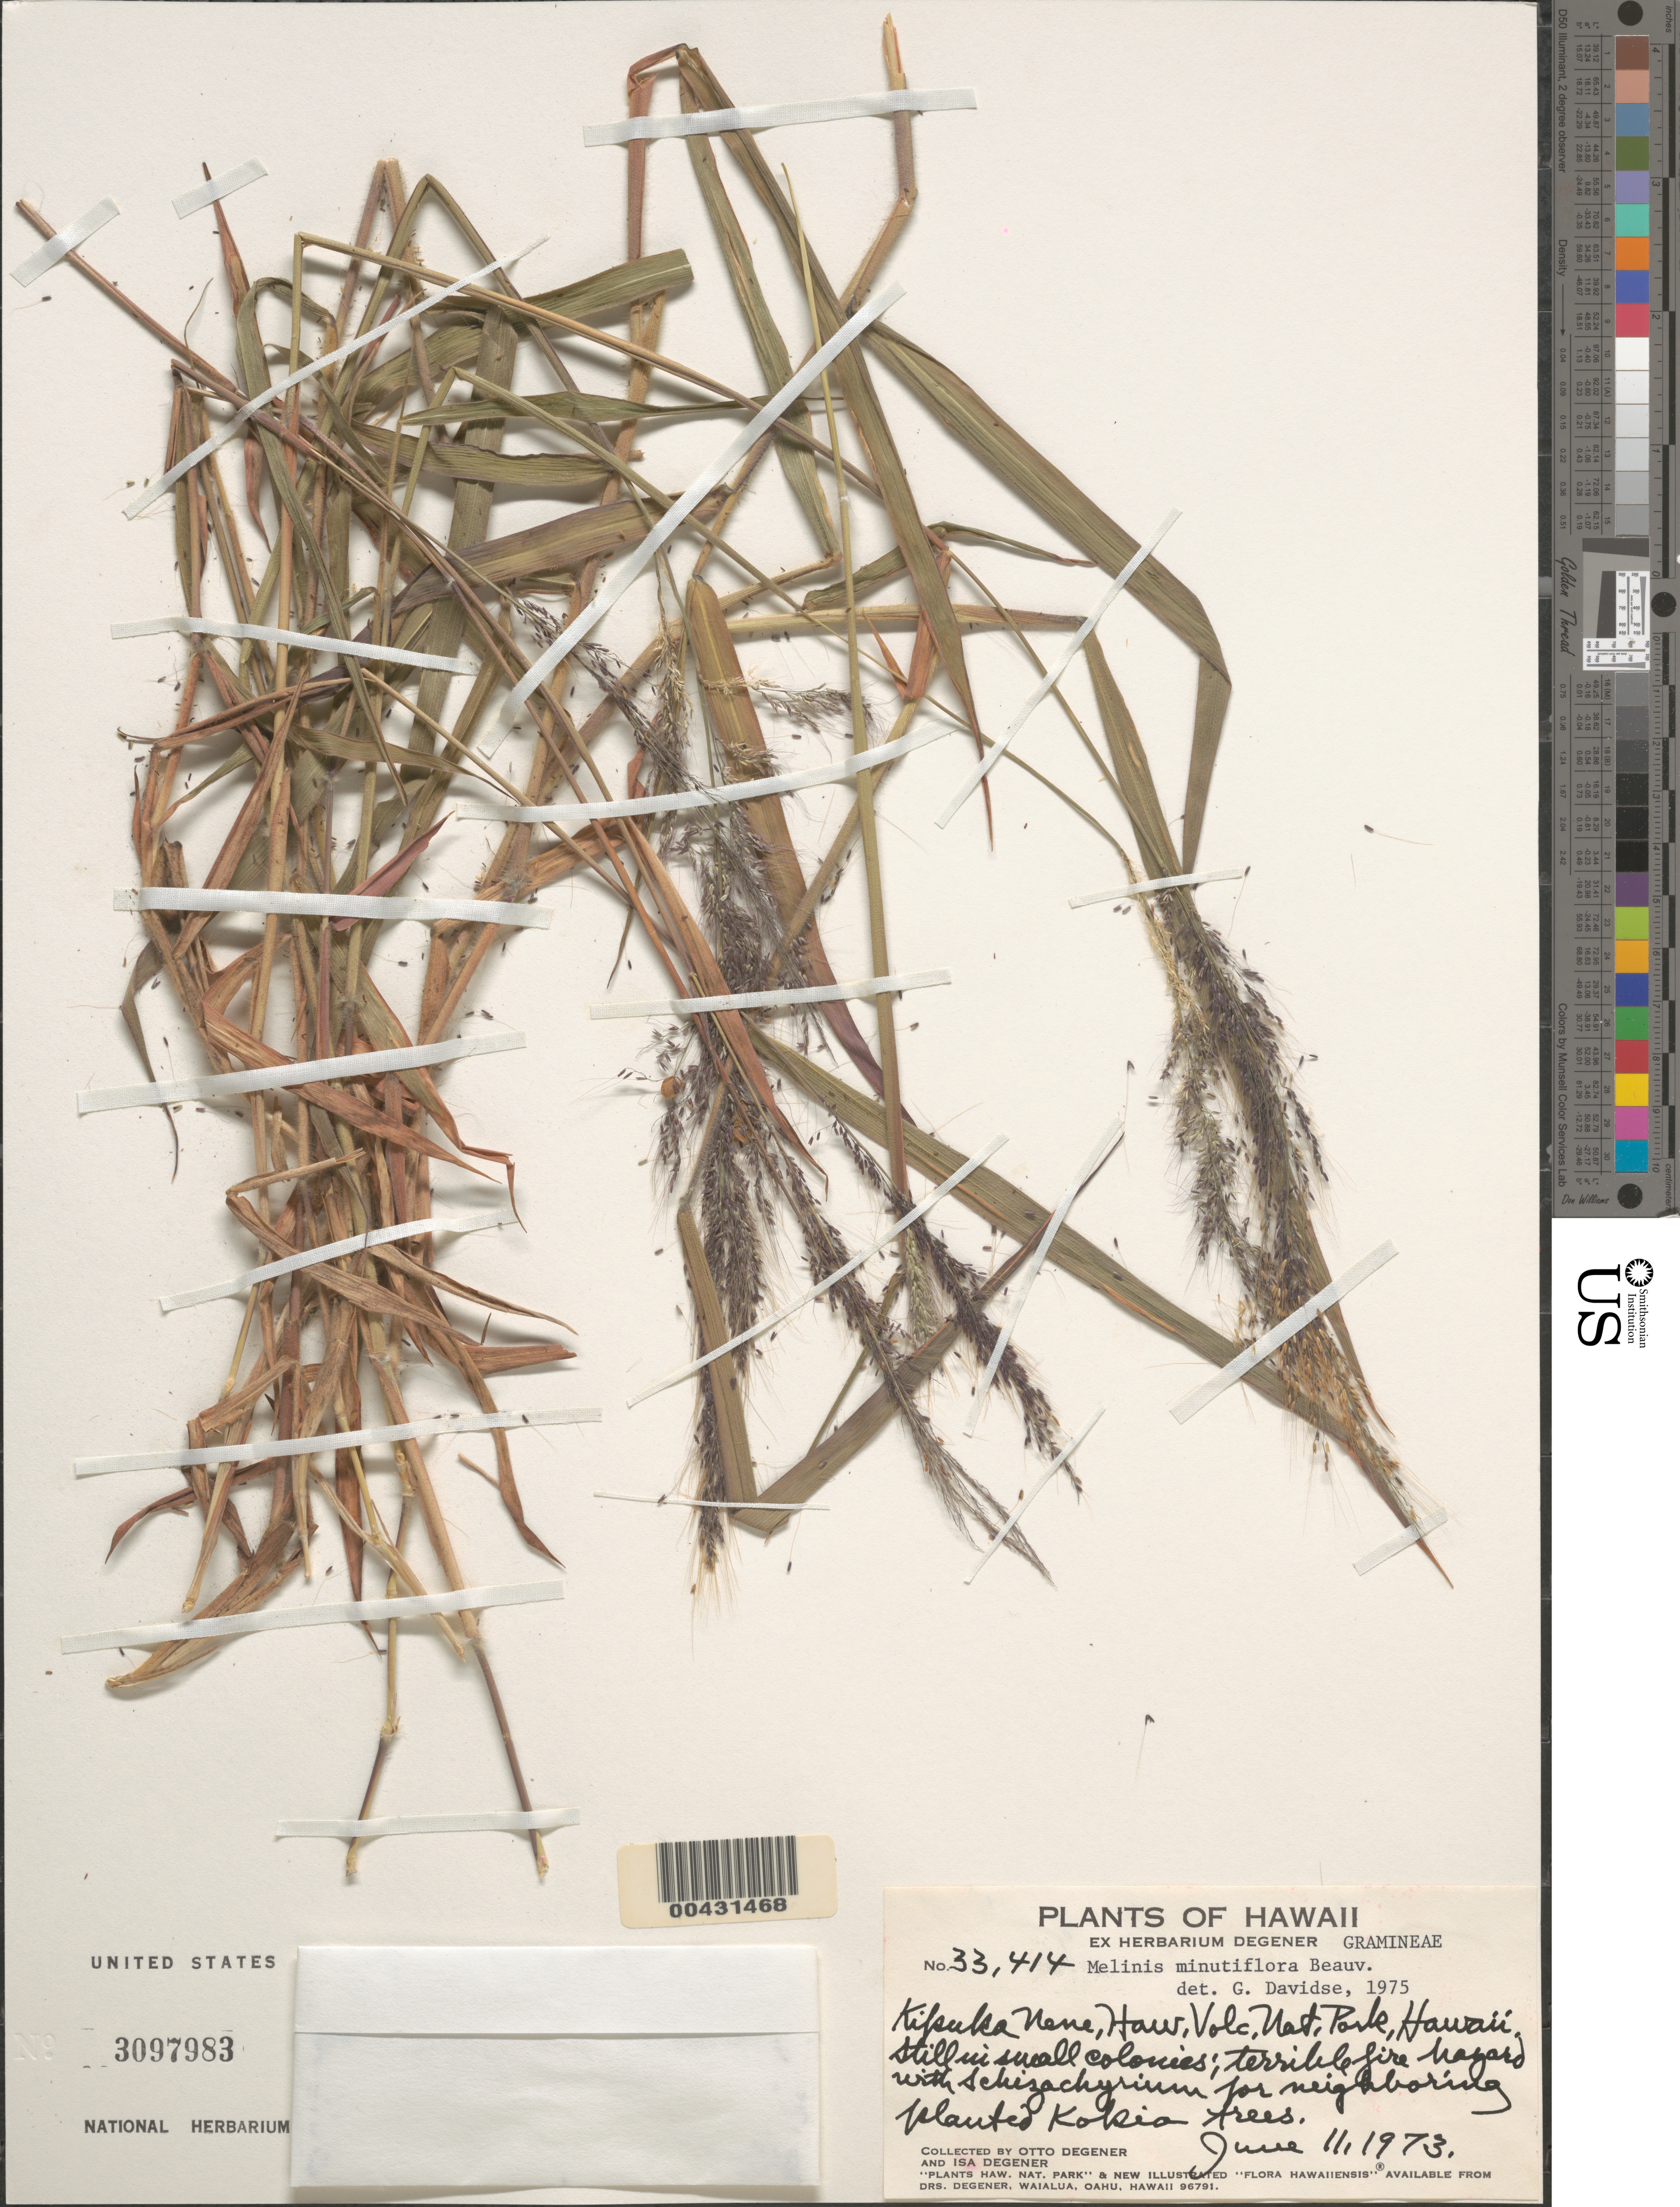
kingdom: Plantae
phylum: Tracheophyta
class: Liliopsida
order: Poales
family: Poaceae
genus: Melinis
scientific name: Melinis minutiflora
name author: P. Beauv.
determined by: Davidse, Gerrit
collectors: O. Degener & I. Degener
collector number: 33414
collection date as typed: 11 Jun 1973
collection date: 1973-06-11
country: United States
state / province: Hawaii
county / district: Hawaii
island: Hawaii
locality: Kipulea Nene, Hawaii Volcano National Park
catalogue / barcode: US 3097983